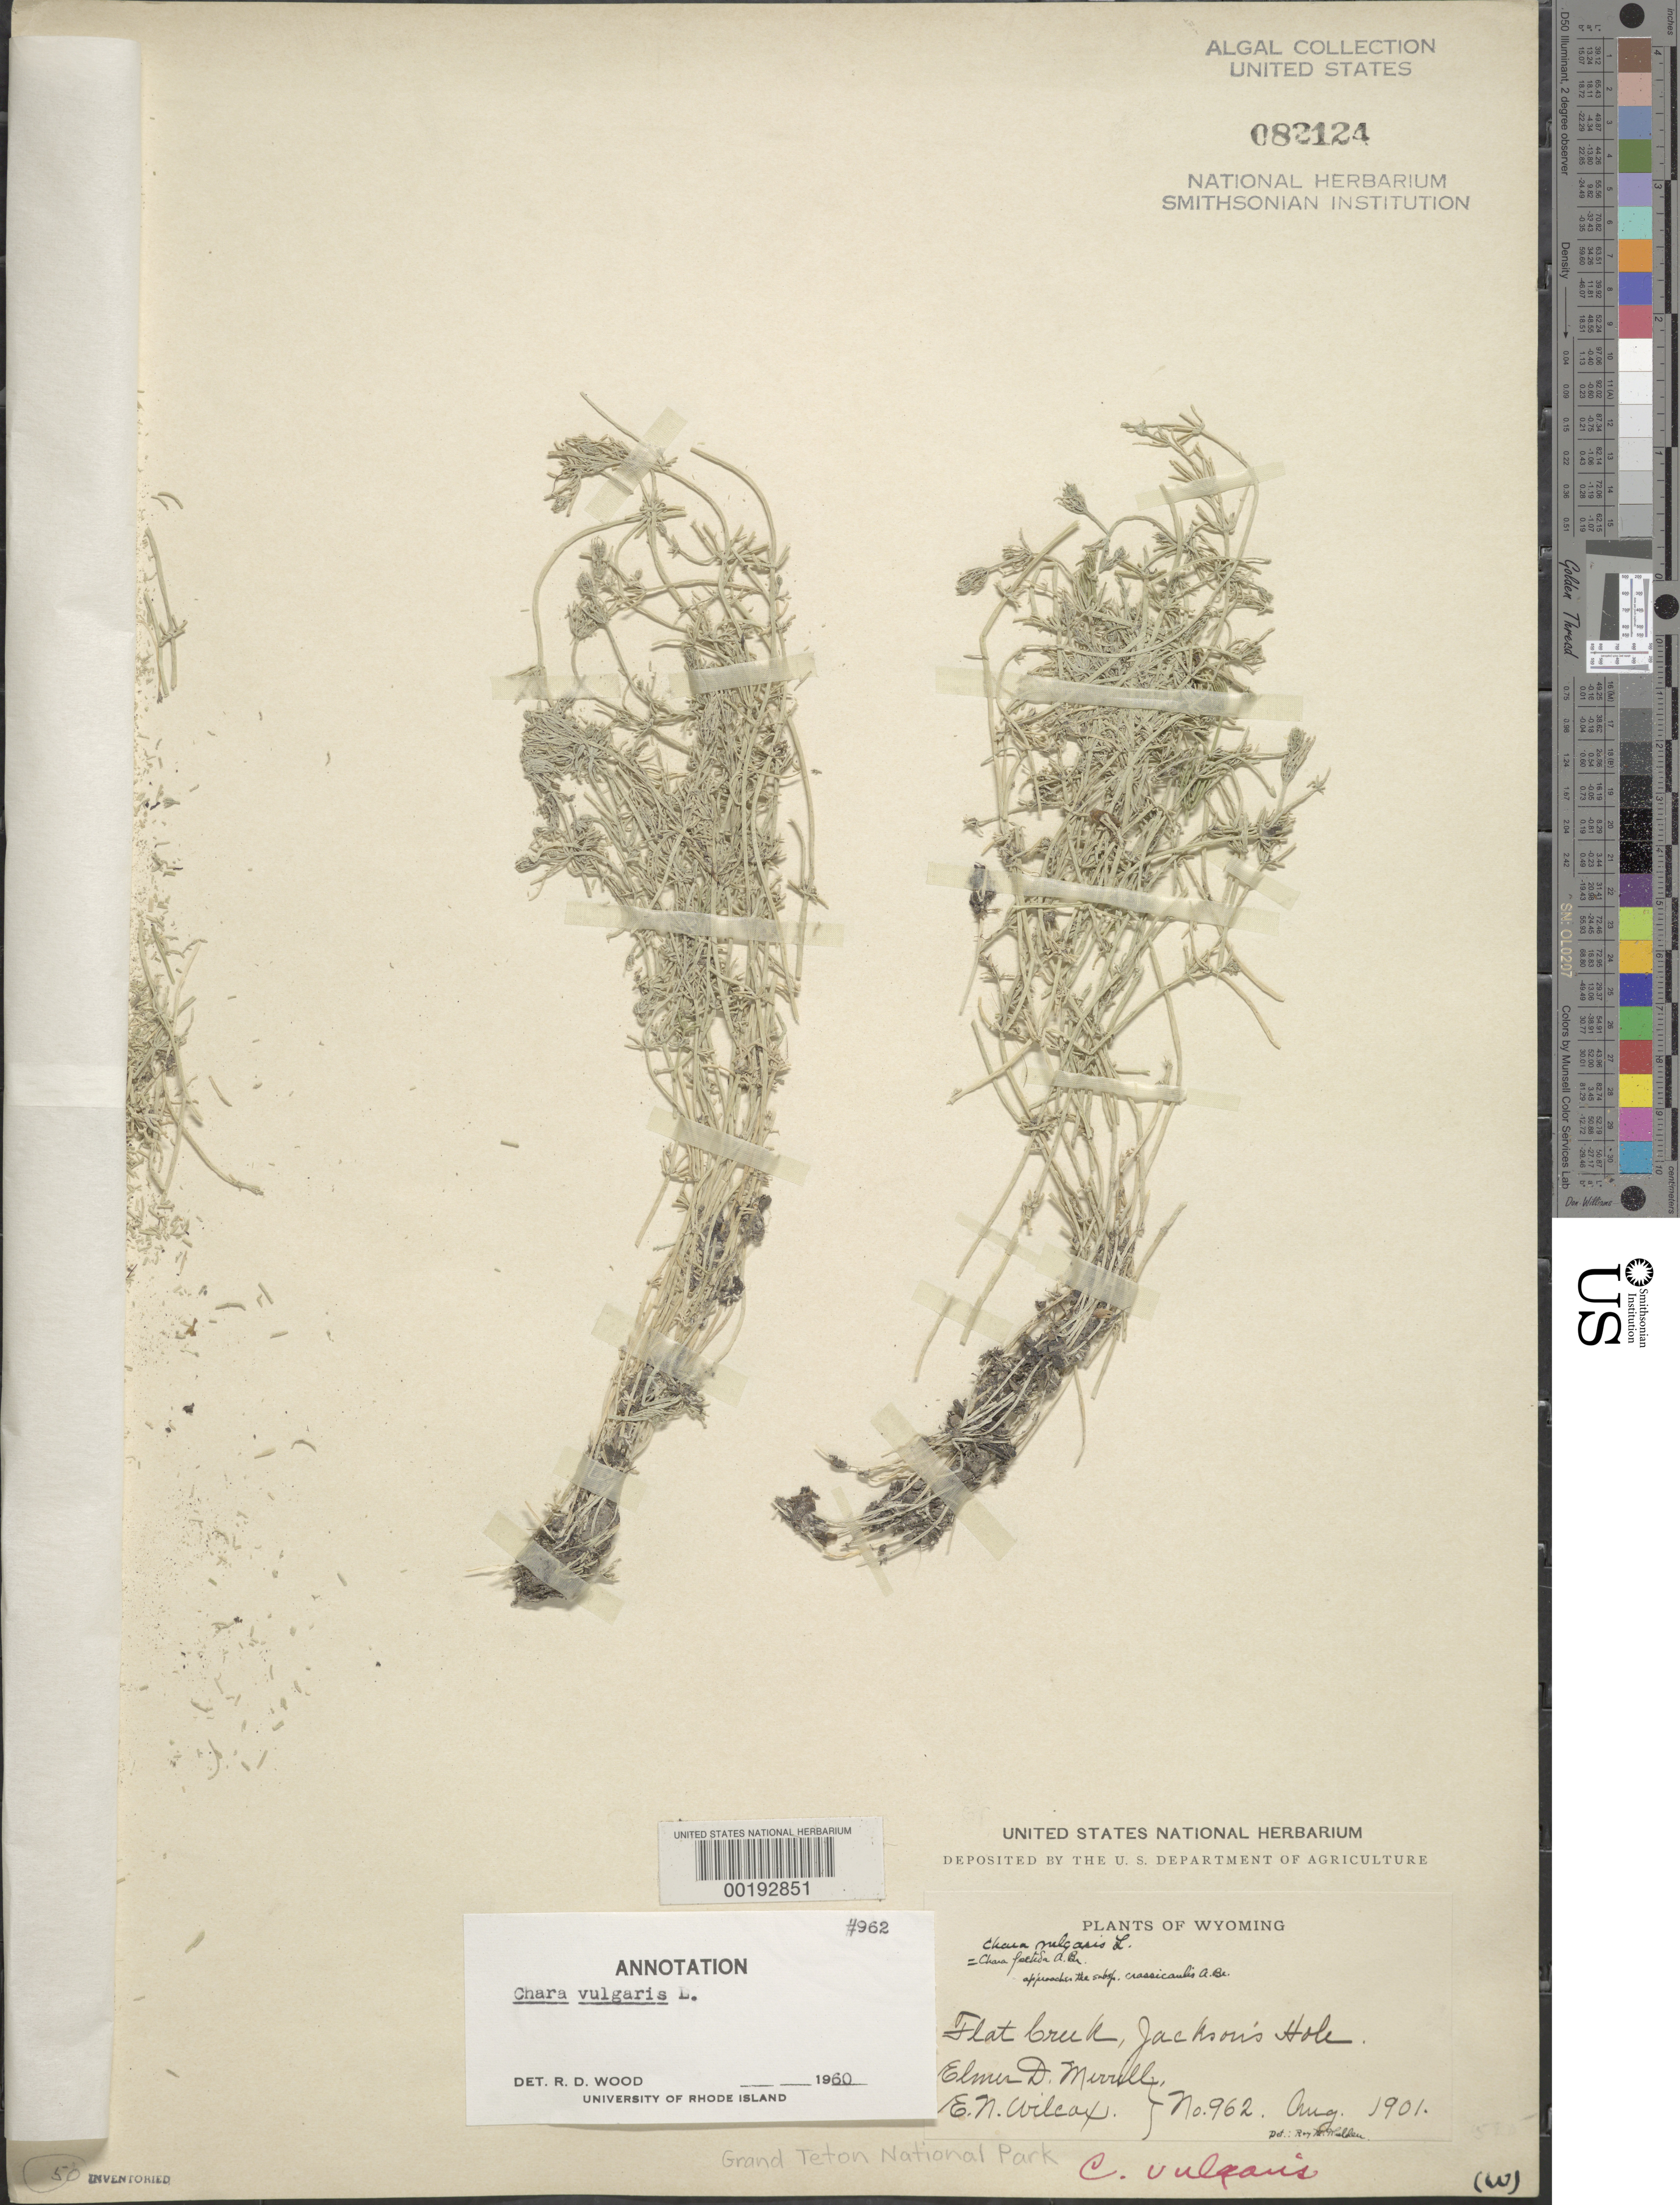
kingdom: Plantae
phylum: Charophyta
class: Charophyceae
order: Charales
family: Characeae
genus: Chara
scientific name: Chara vulgaris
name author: L.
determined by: Wood, R. D.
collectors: E. D. Merrill & E. Wilcox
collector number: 962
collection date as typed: Aug 1901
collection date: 1901-08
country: United States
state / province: Wyoming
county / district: Teton County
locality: Flat Creek, Jackson Hole, Grand Teton National Park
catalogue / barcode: US 82124